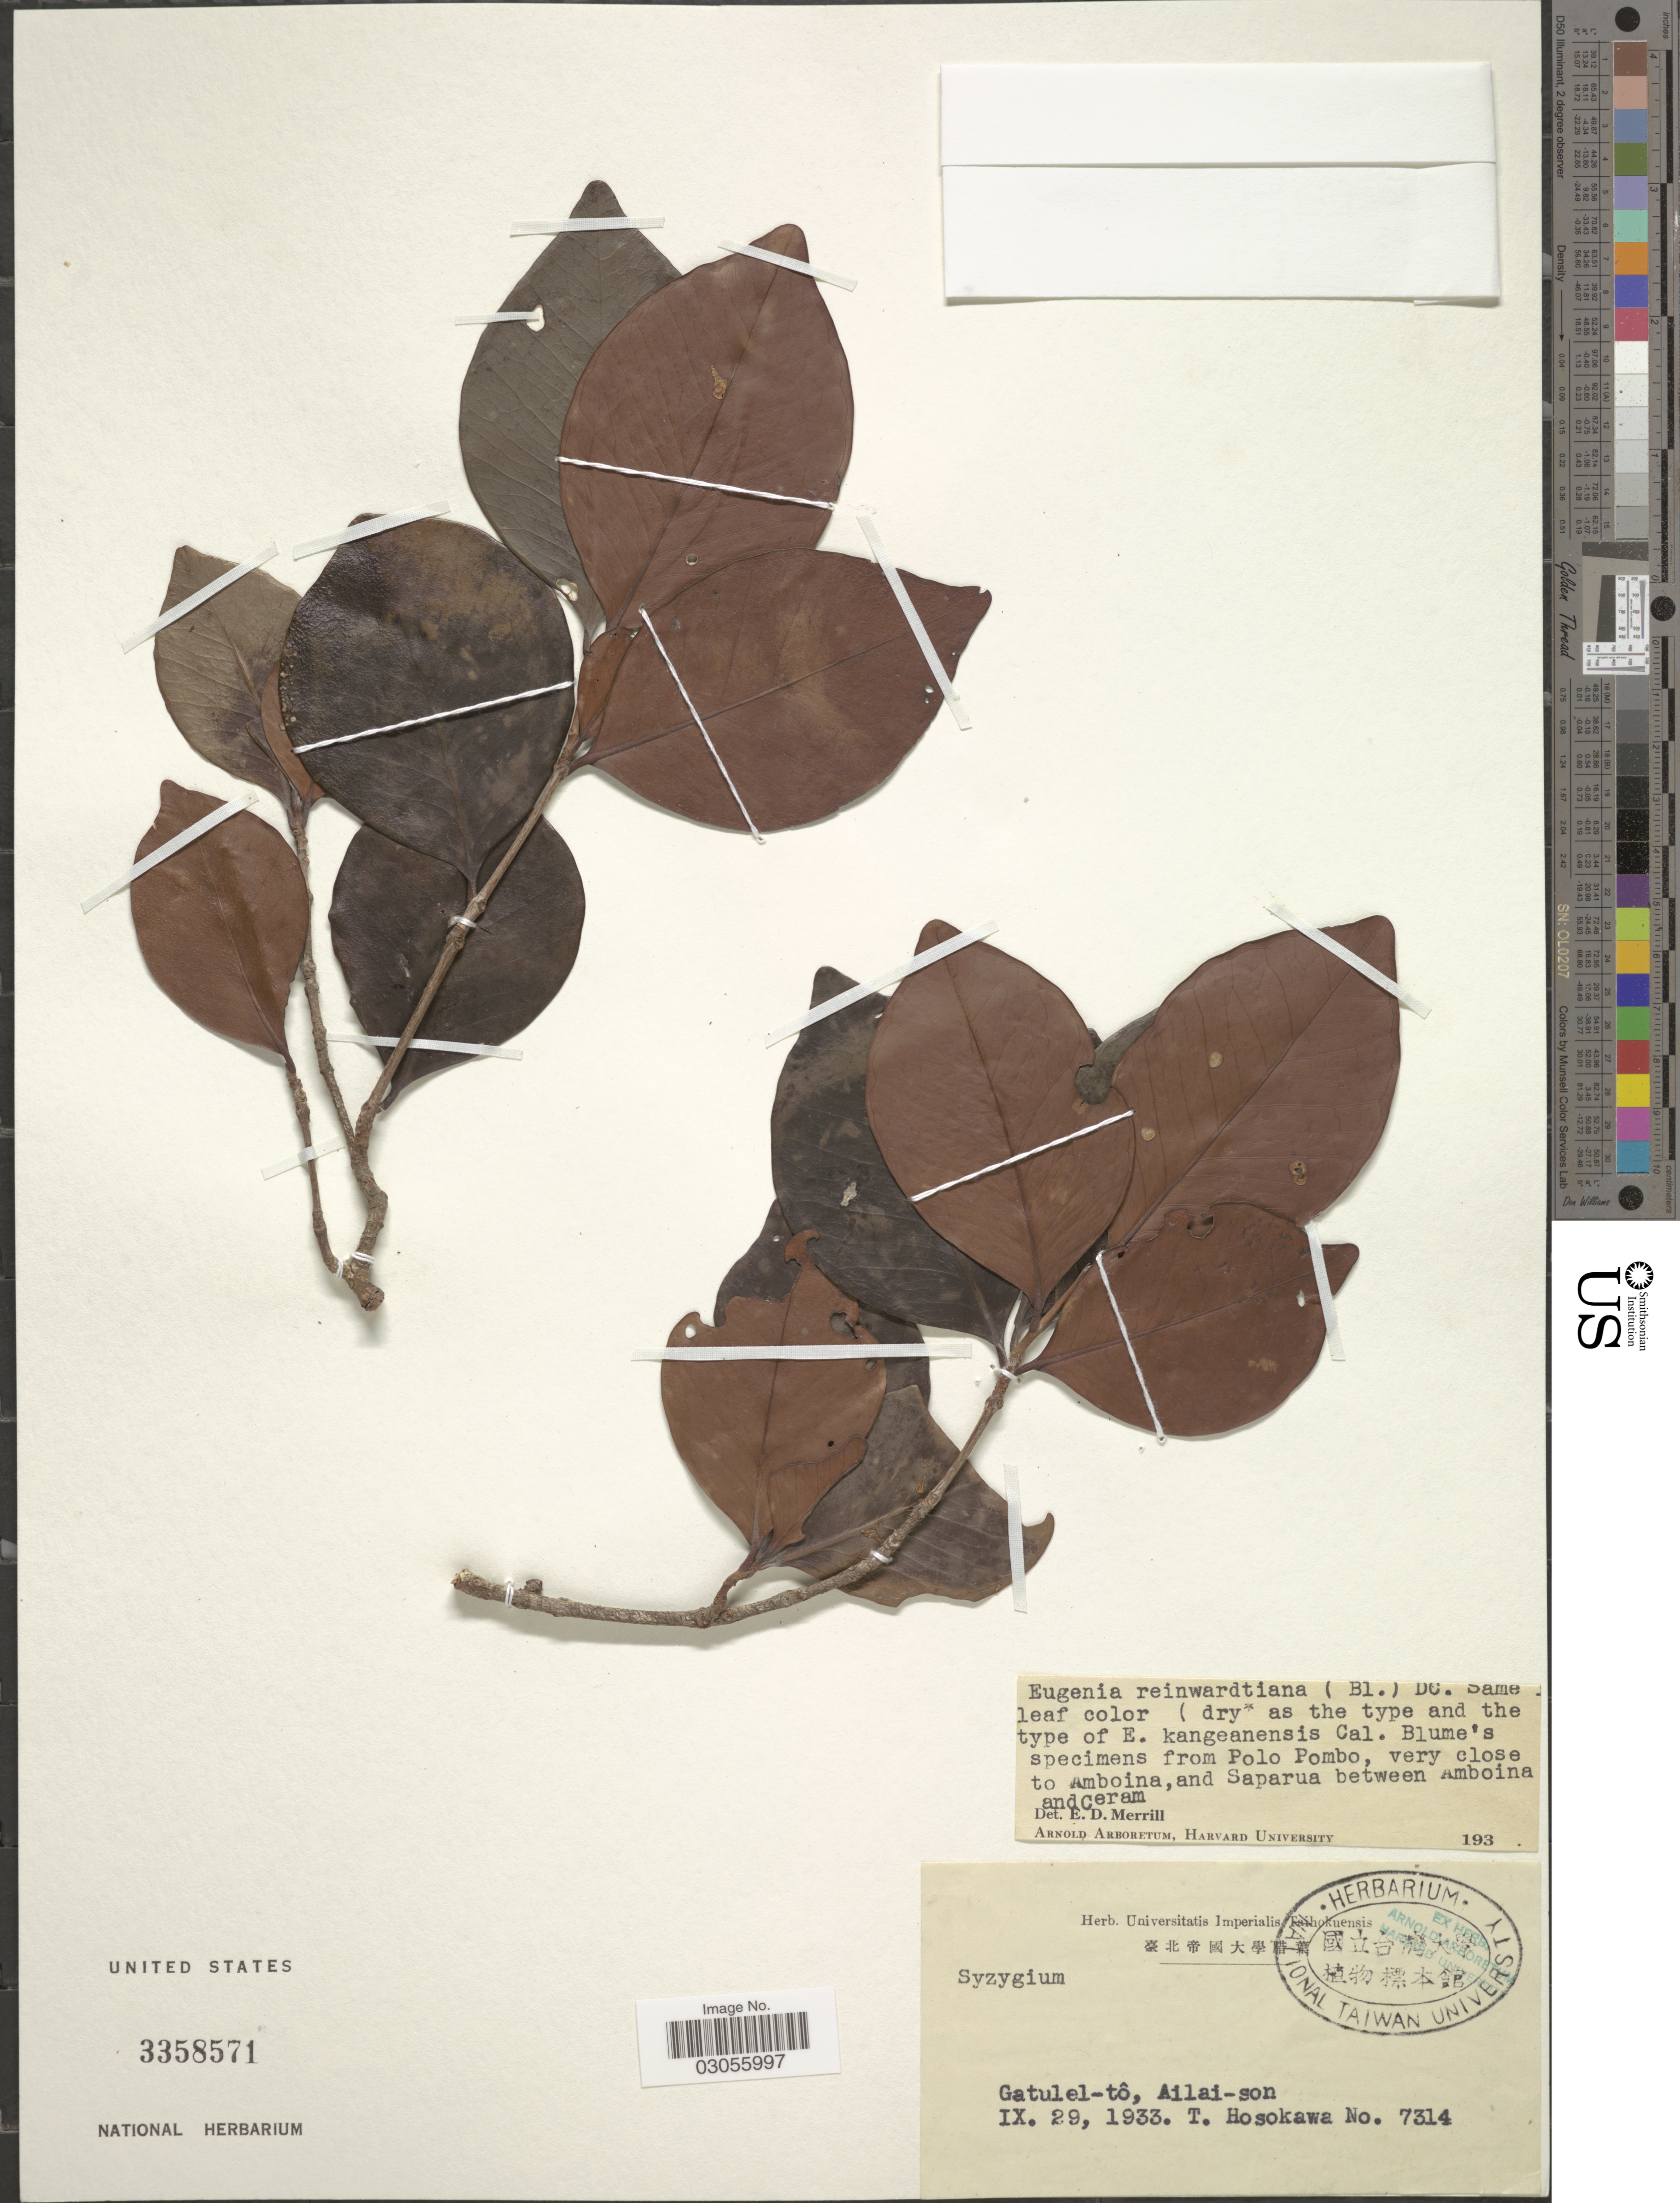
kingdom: Plantae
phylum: Tracheophyta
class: Magnoliopsida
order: Myrtales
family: Myrtaceae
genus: Eugenia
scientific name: Eugenia reinwardtiana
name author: (Blume) DC.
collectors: T. Hosokawa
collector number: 7314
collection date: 1933-09-29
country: Micronesia, Federated States of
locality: Gatulel-tô, Ailai-son.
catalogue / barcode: US 3358571